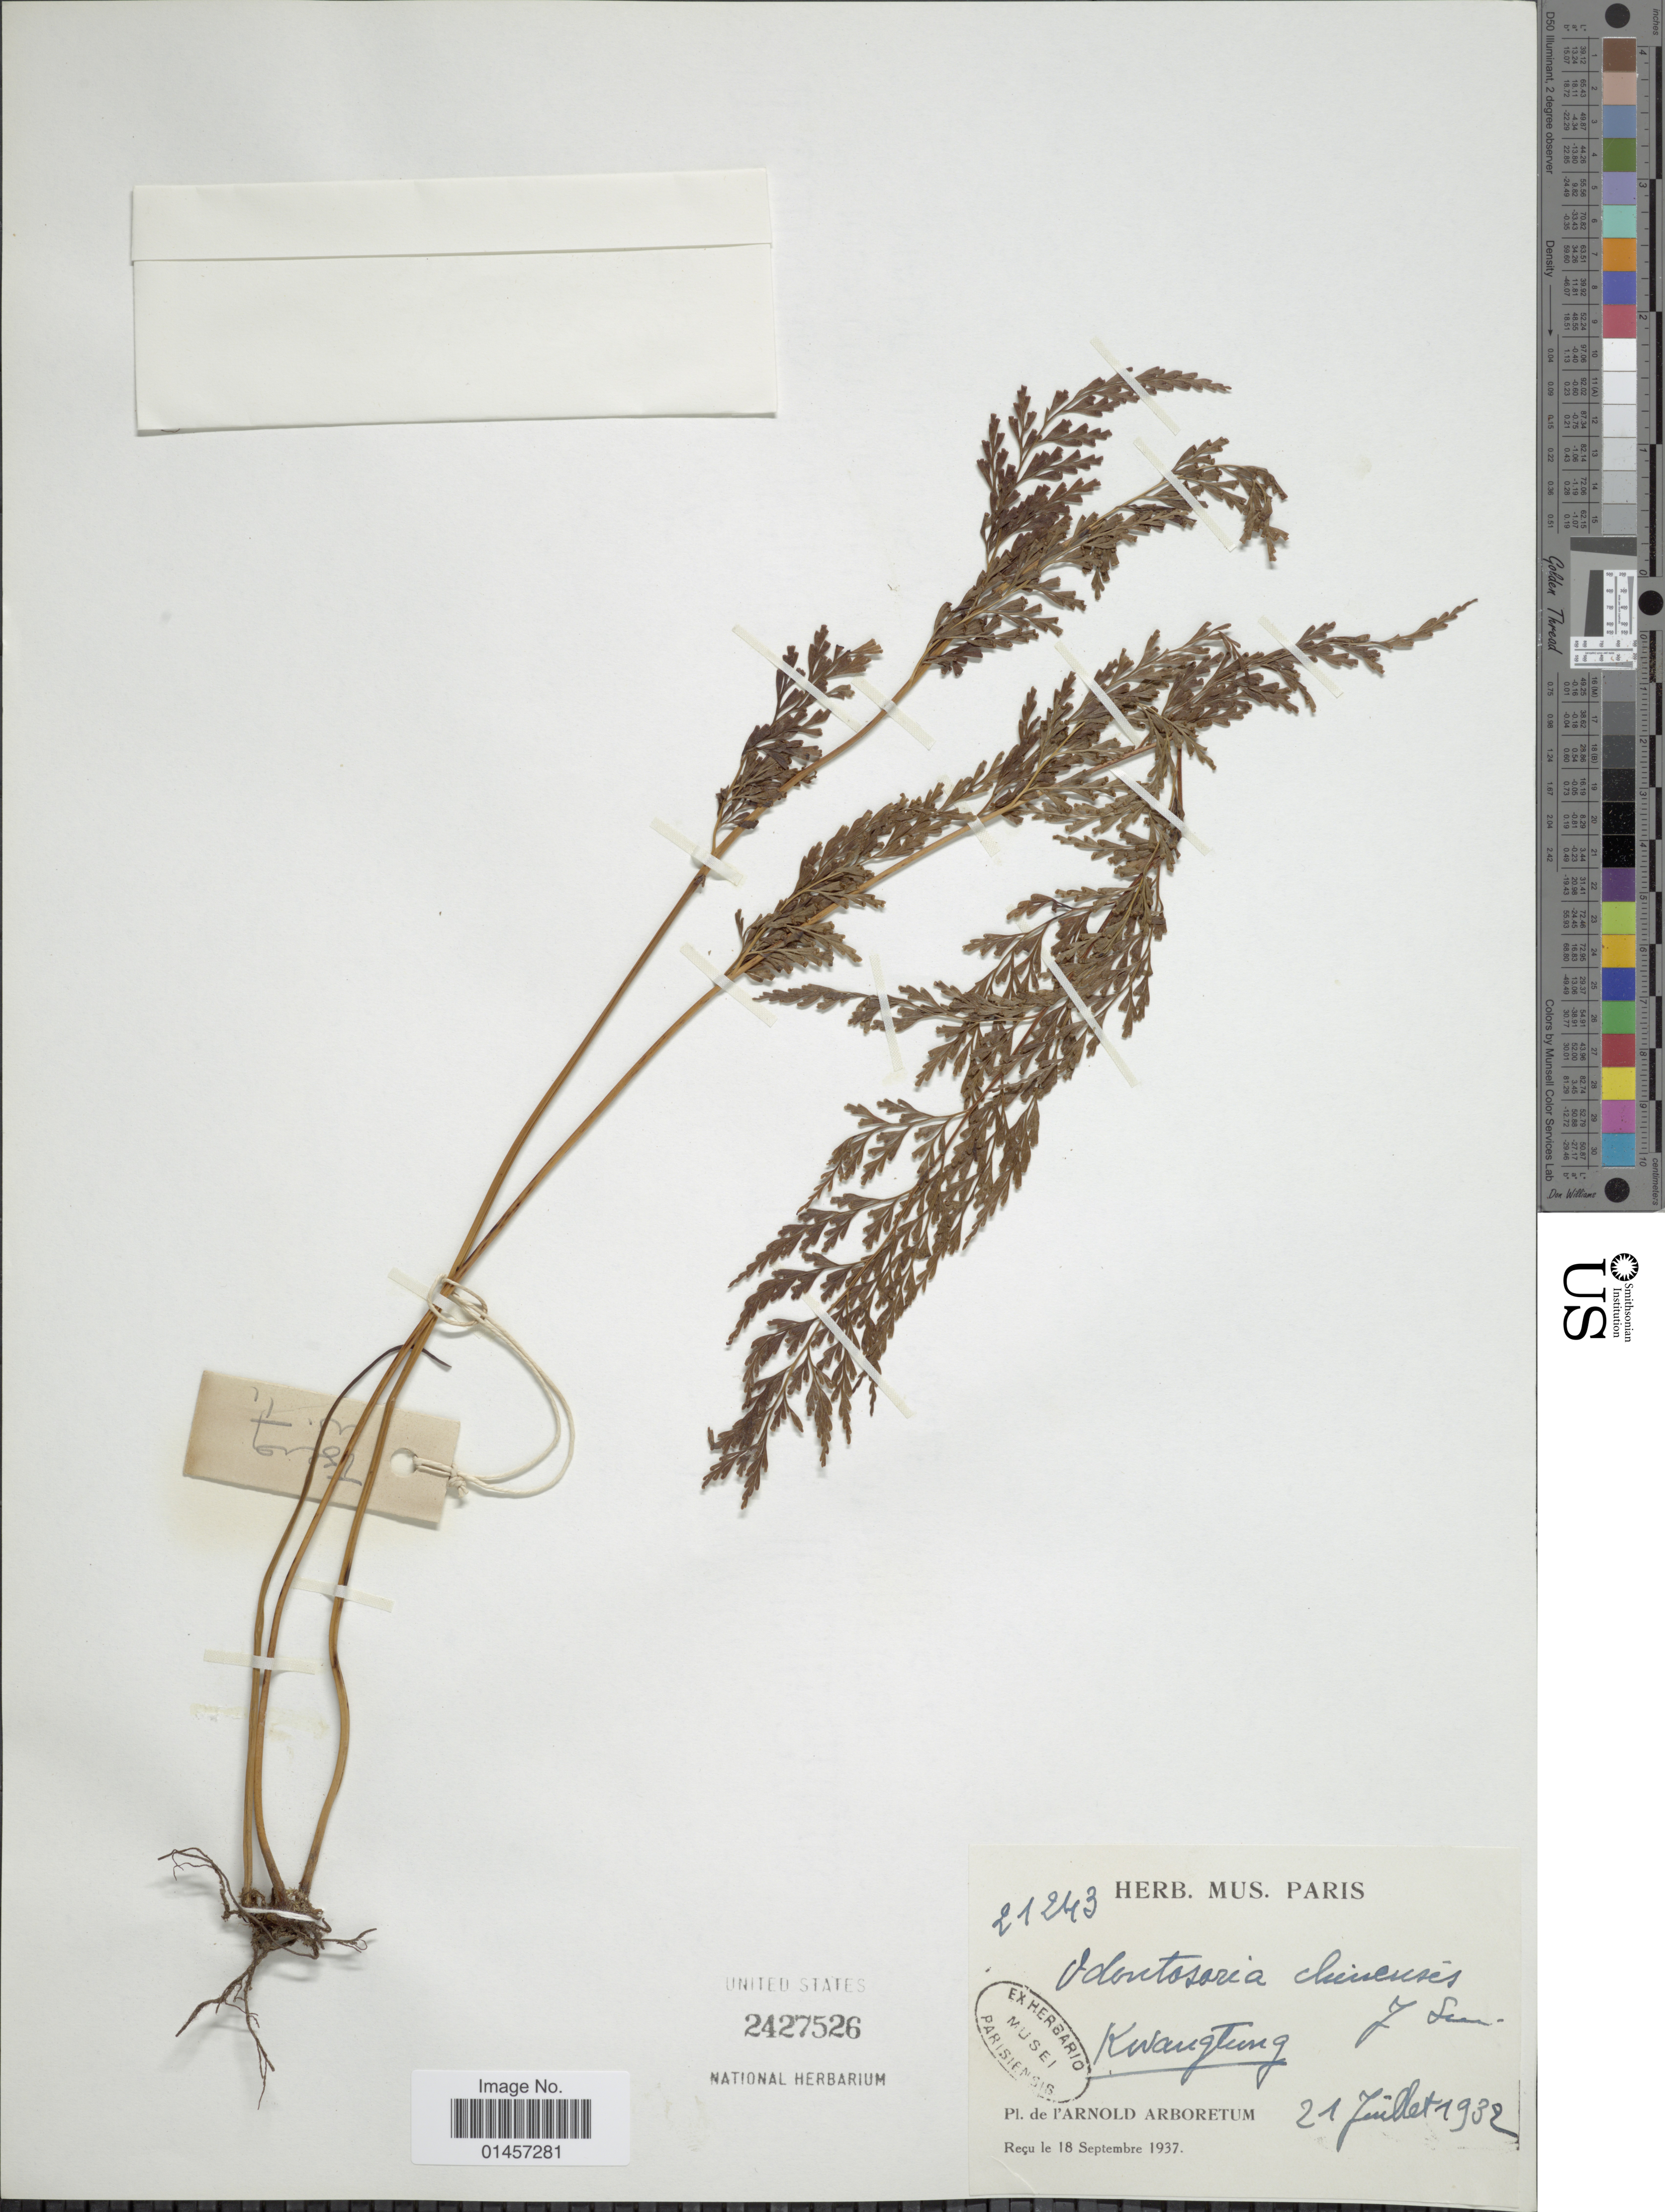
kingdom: Plantae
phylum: Tracheophyta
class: Polypodiopsida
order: Polypodiales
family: Lindsaeaceae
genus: Sphenomeris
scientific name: Sphenomeris chinensis var. chinensis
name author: (L.) Maxon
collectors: ex herb. Mus. Paris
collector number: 21243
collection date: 1932-07-21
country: China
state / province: Guangdong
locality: Kwangtung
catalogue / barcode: US 2427526